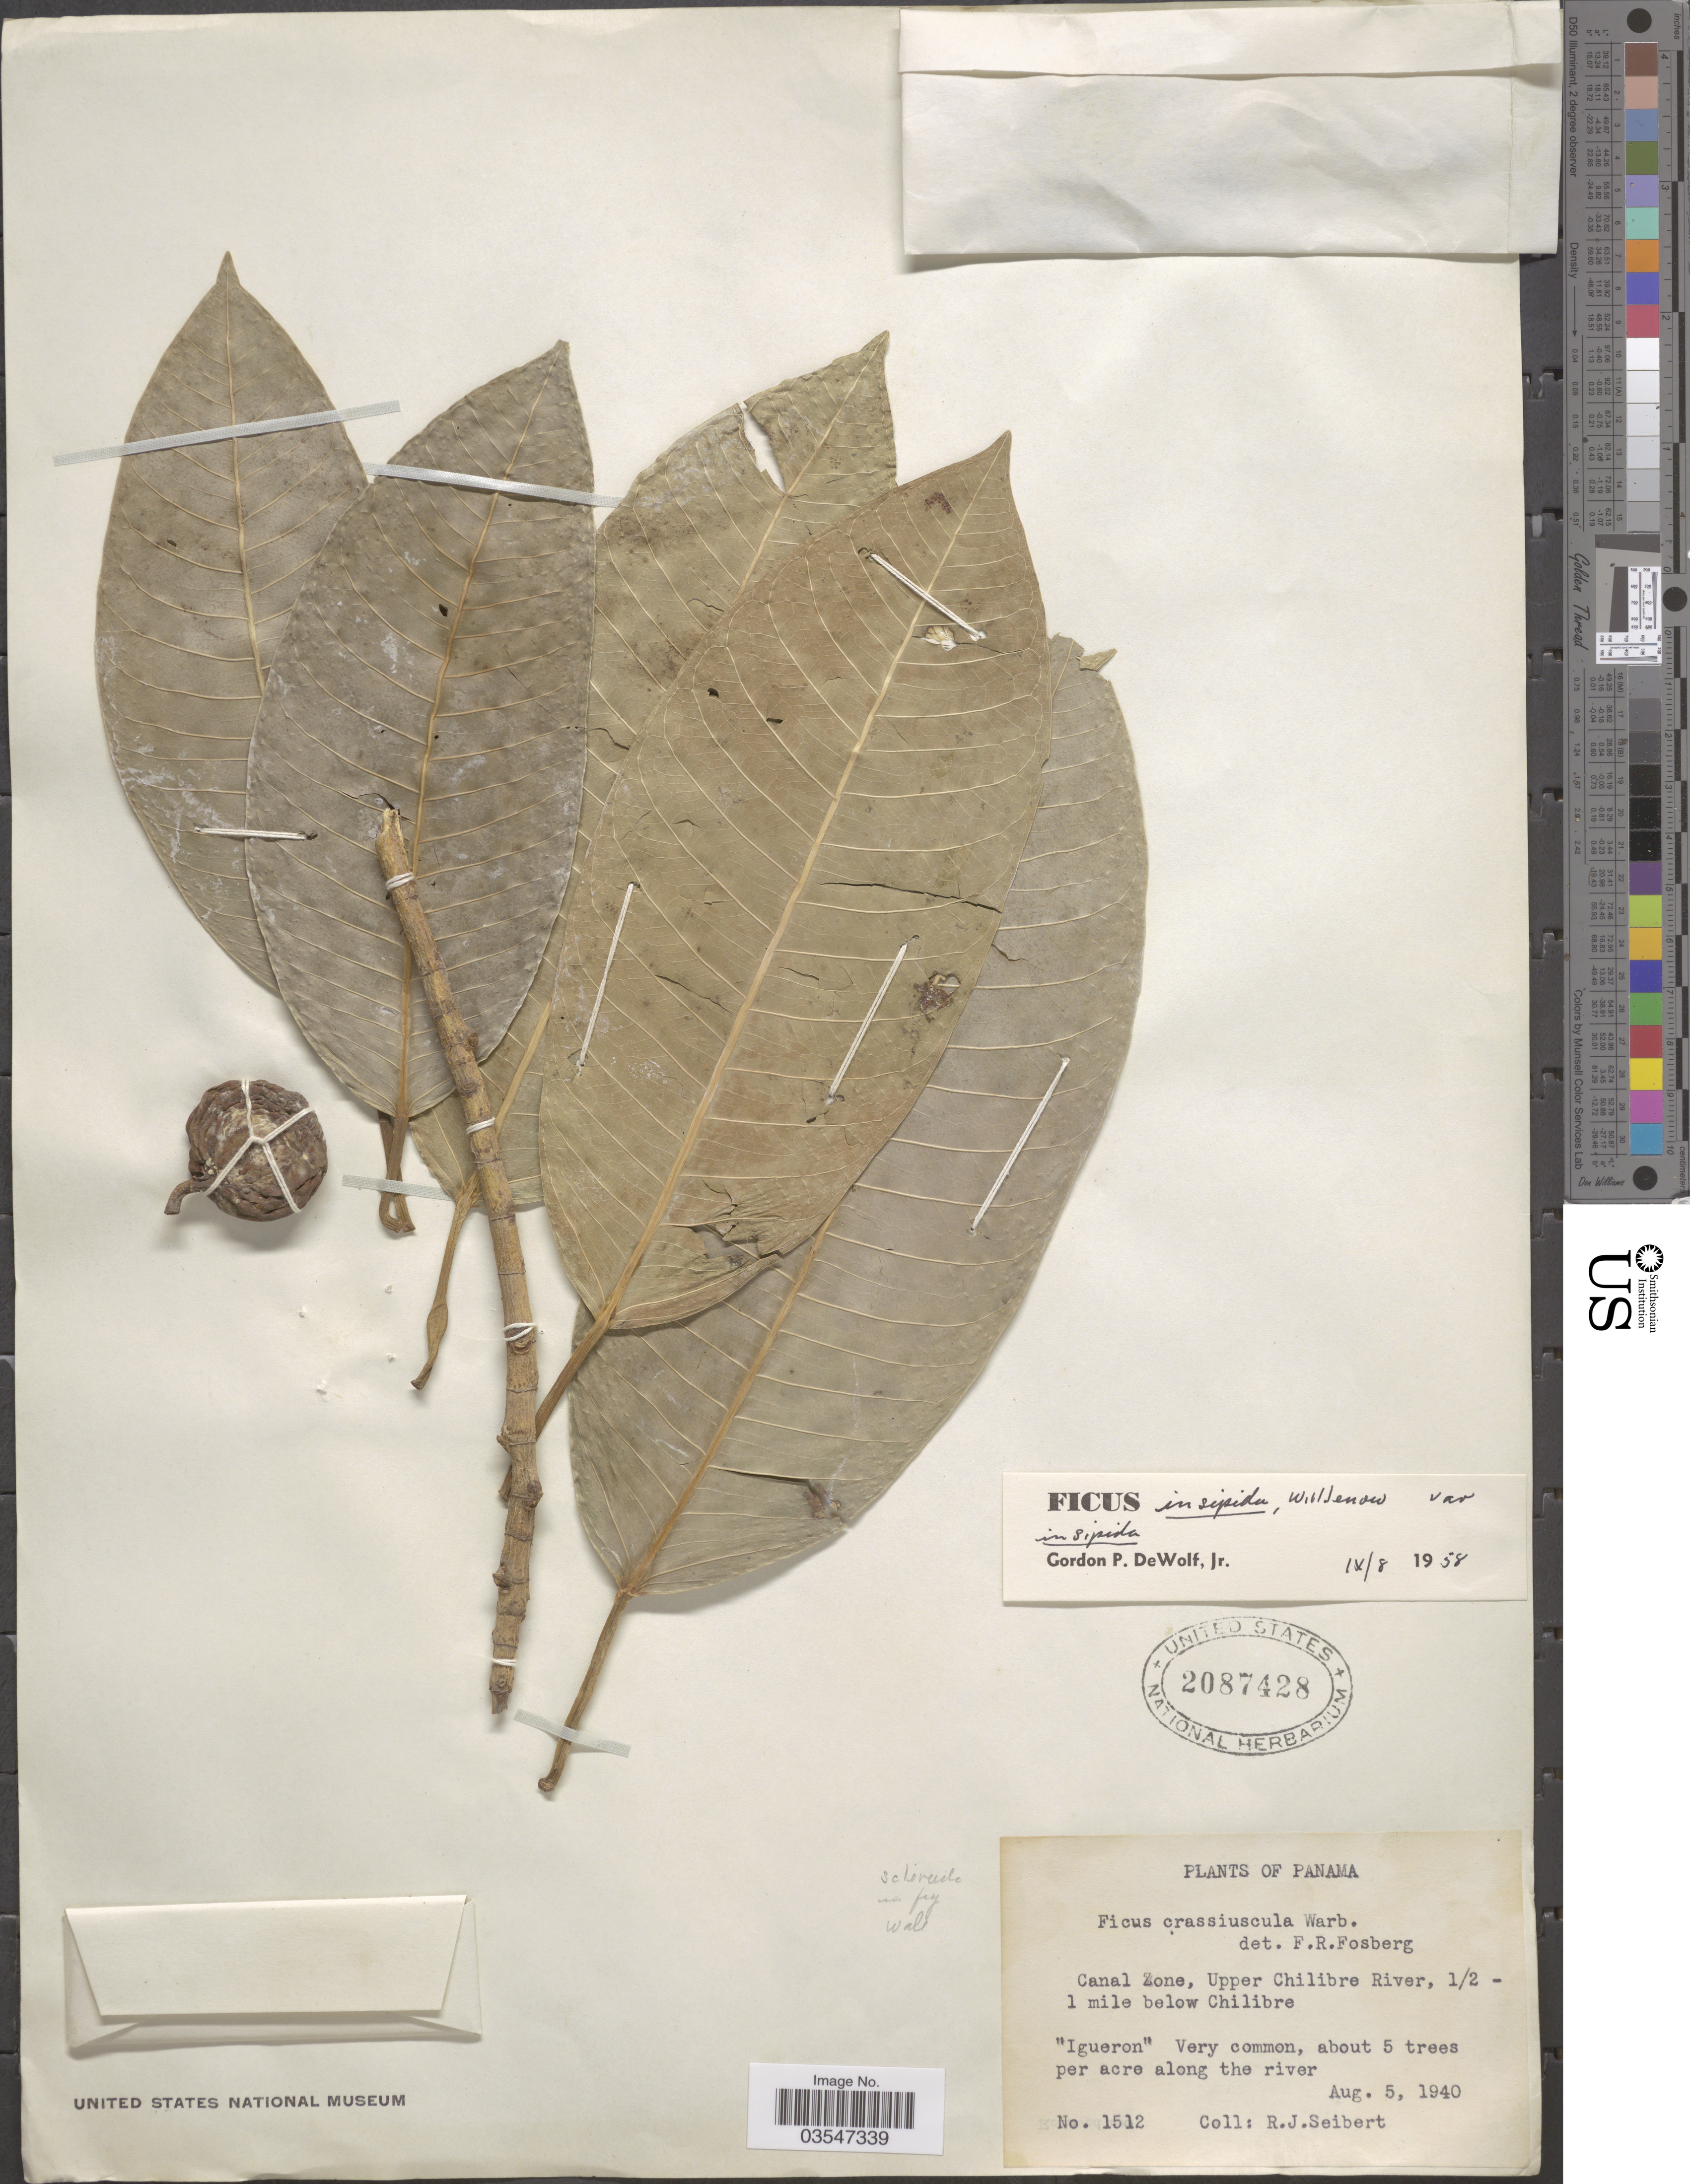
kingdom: Plantae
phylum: Tracheophyta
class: Magnoliopsida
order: Rosales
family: Moraceae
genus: Ficus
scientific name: Ficus insipida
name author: Willd.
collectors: R. J. Seibert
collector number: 1512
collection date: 1940-08-05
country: Panama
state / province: Colón / Panamá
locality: Canal Zone, Upper Chilibre River, 1/2 - 1 mile below Chilibre.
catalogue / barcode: US 2087428